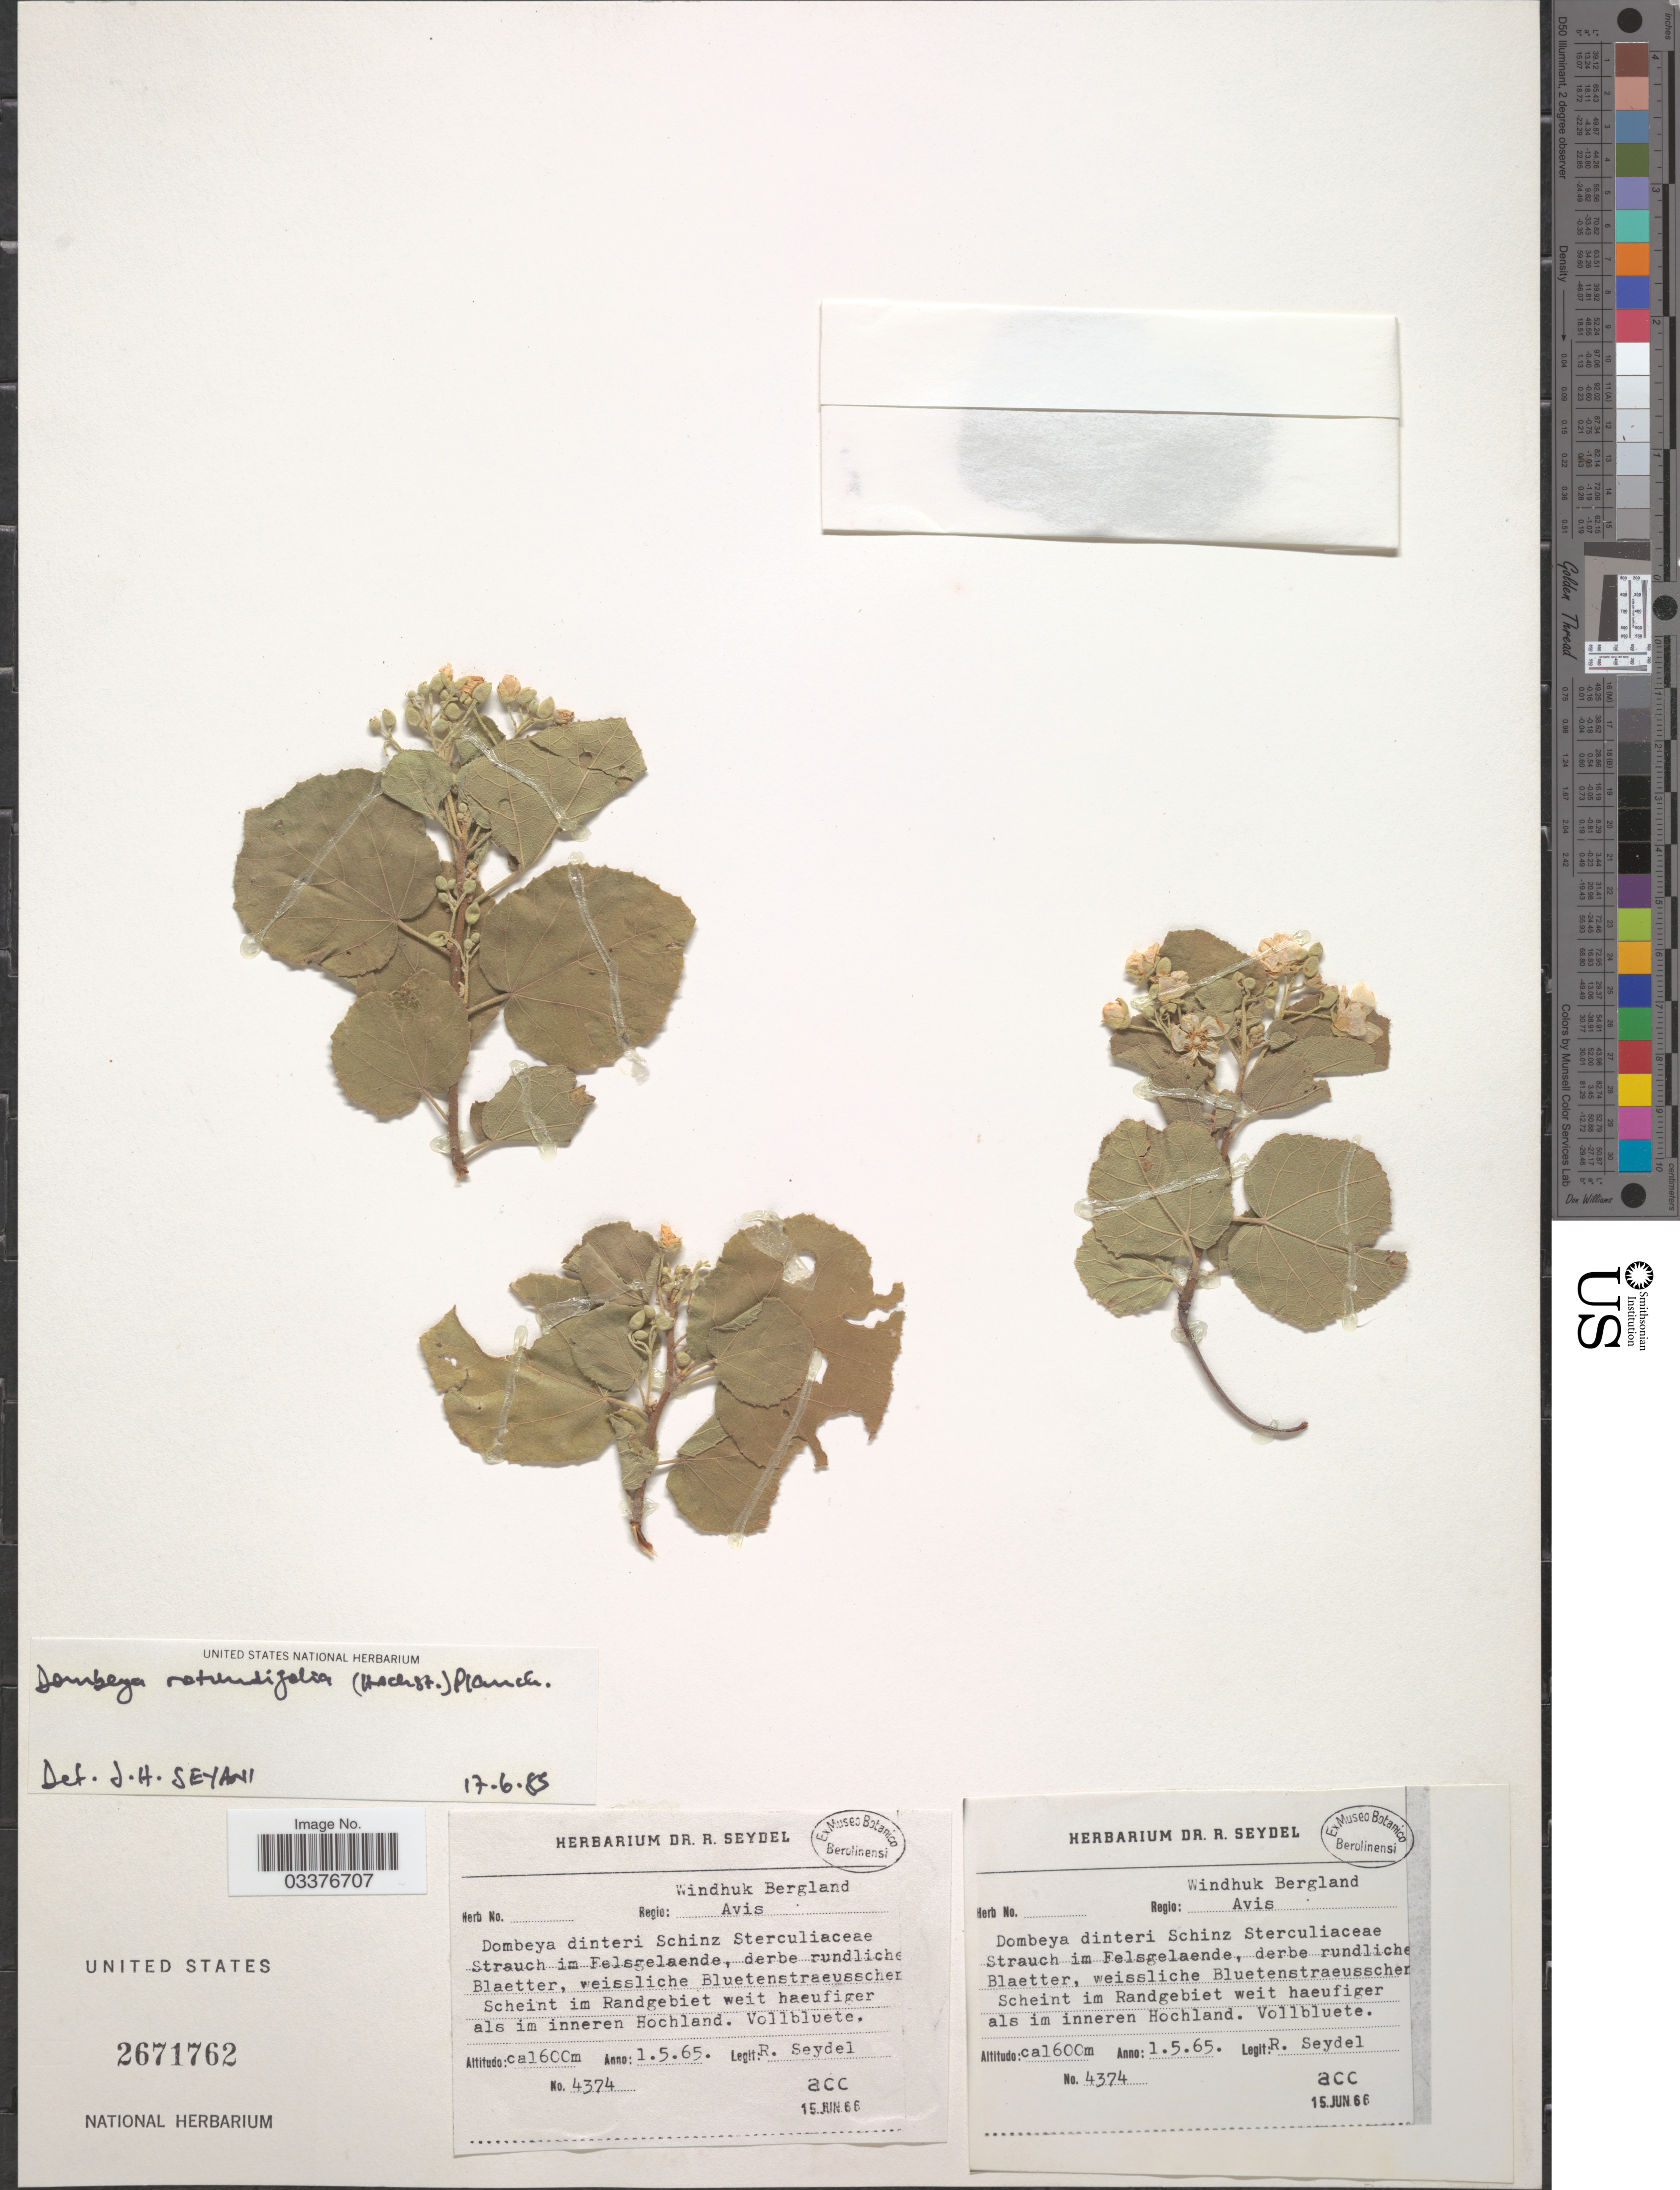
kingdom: Plantae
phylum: Tracheophyta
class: Magnoliopsida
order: Malvales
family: Malvaceae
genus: Dombeya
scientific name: Dombeya rotundifolia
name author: (Hochst.) Planch.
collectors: R. Seydel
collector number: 4374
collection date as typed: Transcribed d/m/y: 1/5/65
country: Namibia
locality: Regio: Windhuk Bergland Avis. Strauch im Felsgelaende, derbe rundliche Blaetter, weissliche Bluetenstraeusschen Scheint im Randgebiet weit haeufiger als im inneren Rochland. Vollbluete.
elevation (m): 1600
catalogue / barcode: US 2671762